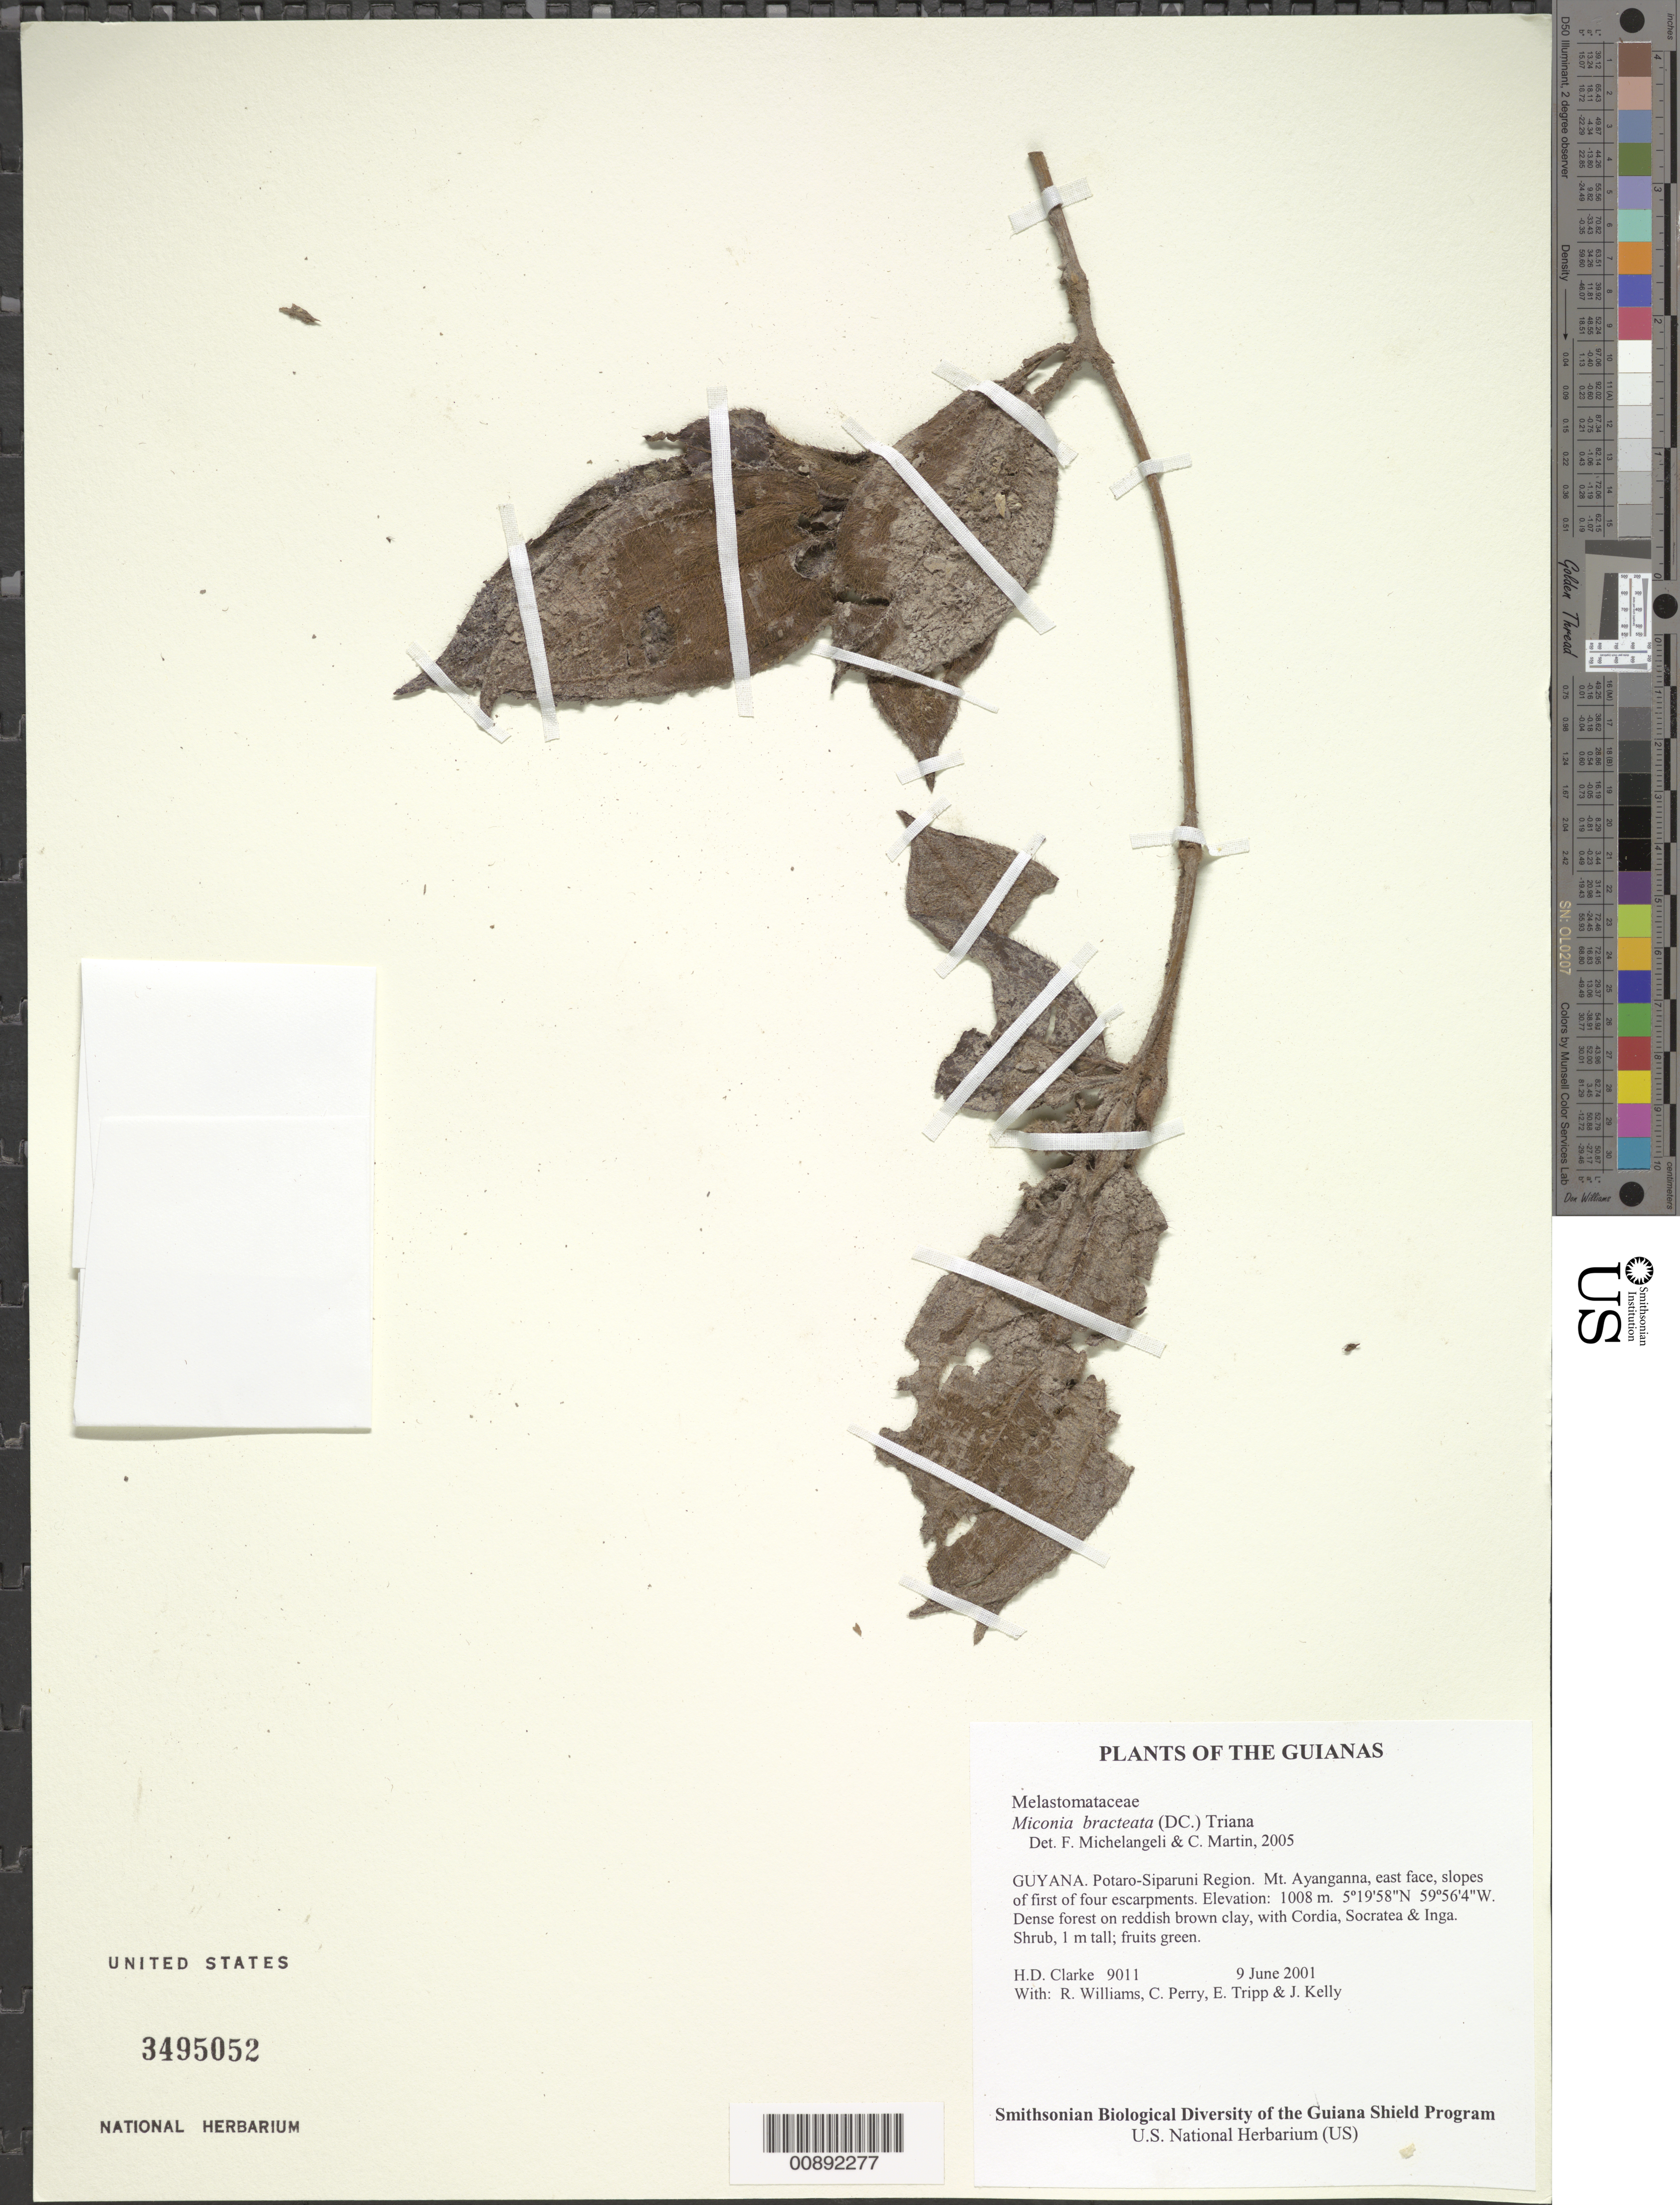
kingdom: Plantae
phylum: Tracheophyta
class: Magnoliopsida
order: Myrtales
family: Melastomataceae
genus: Miconia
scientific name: Miconia bracteata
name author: (DC.) Triana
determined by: Michelangeli, F. A.; Martin, C.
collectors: H. D. Clarke, R. Williams, C. Perry, E. Tripp & J. Kelly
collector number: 9011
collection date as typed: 9 June 2001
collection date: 2001-06-09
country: Guyana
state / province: Potaro-Siparuni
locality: Mt. Ayanganna, east face, slopes of first of four escarpments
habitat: Dense forest on reddish brown clay, with Cordia, Socratea & Inga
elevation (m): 1008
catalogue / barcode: US 3495052